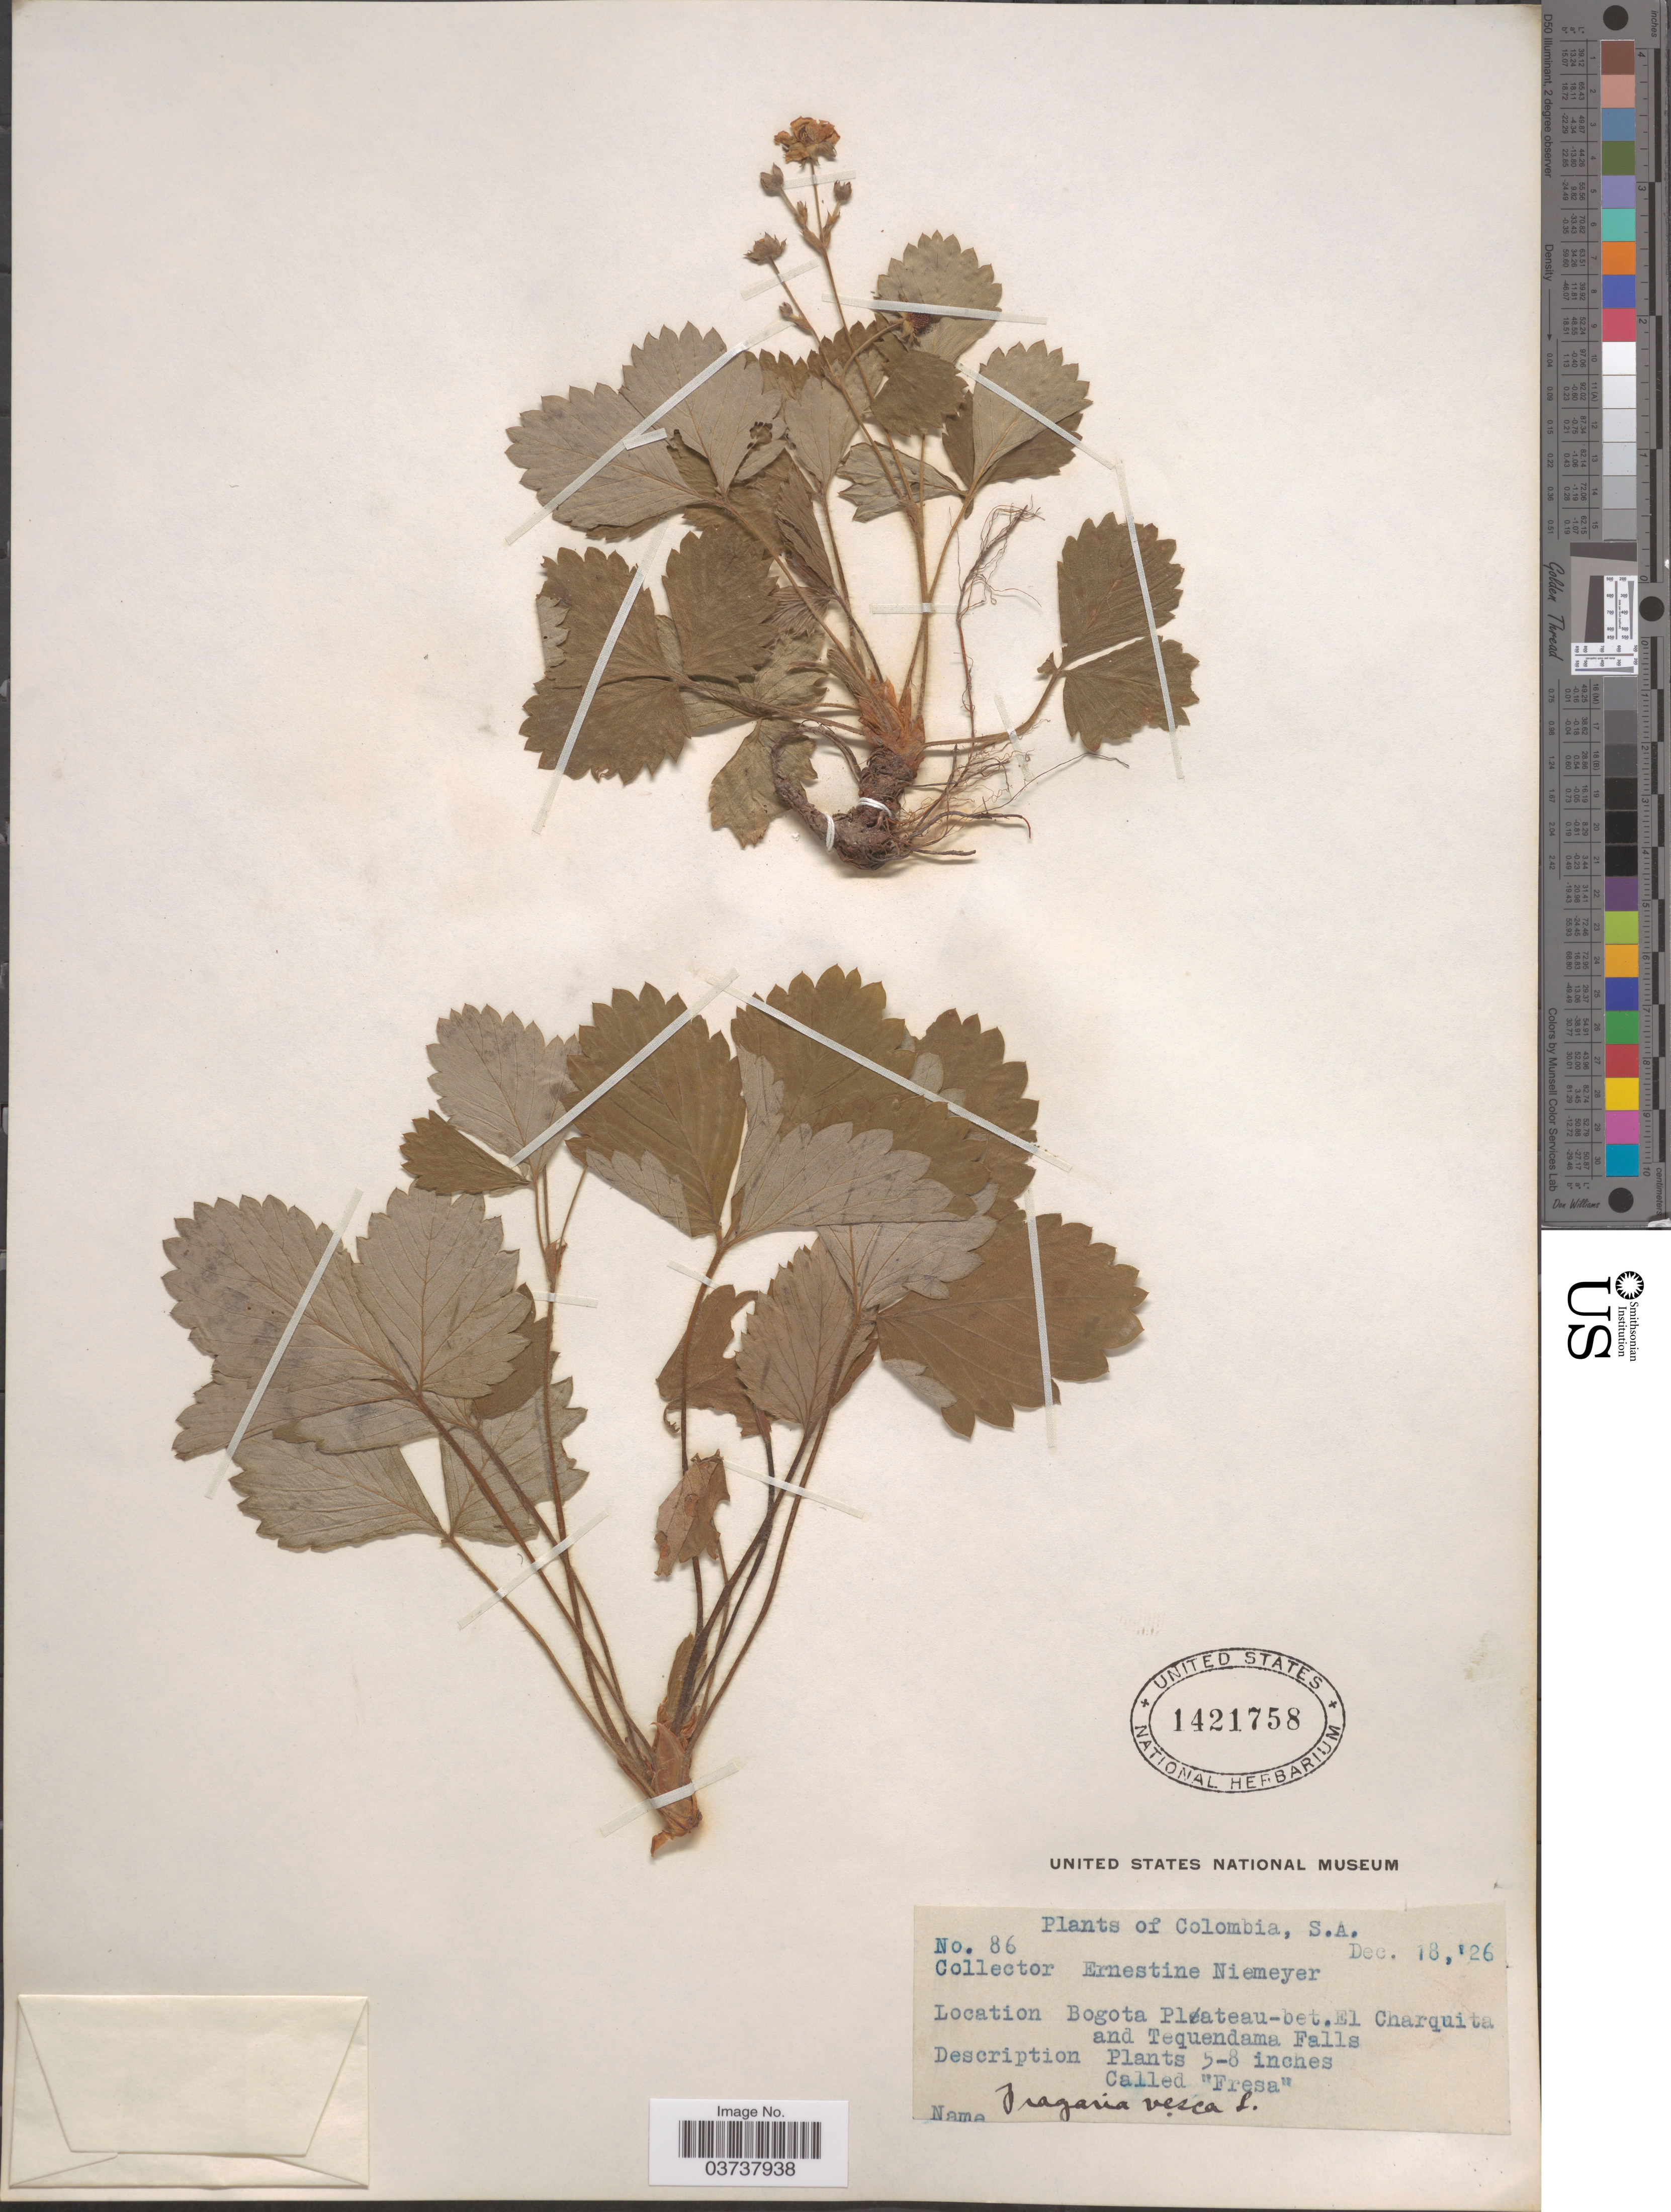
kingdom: Plantae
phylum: Tracheophyta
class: Magnoliopsida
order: Rosales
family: Rosaceae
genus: Fragaria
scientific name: Fragaria vesca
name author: L.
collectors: E. H. Niemeyer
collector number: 86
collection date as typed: Transcribed d/m/y: 18/12/26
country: Colombia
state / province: Bogota D.C.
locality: Bogota Plateau - bet. El Charquita and Tequendama Falls.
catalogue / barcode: US 1421758